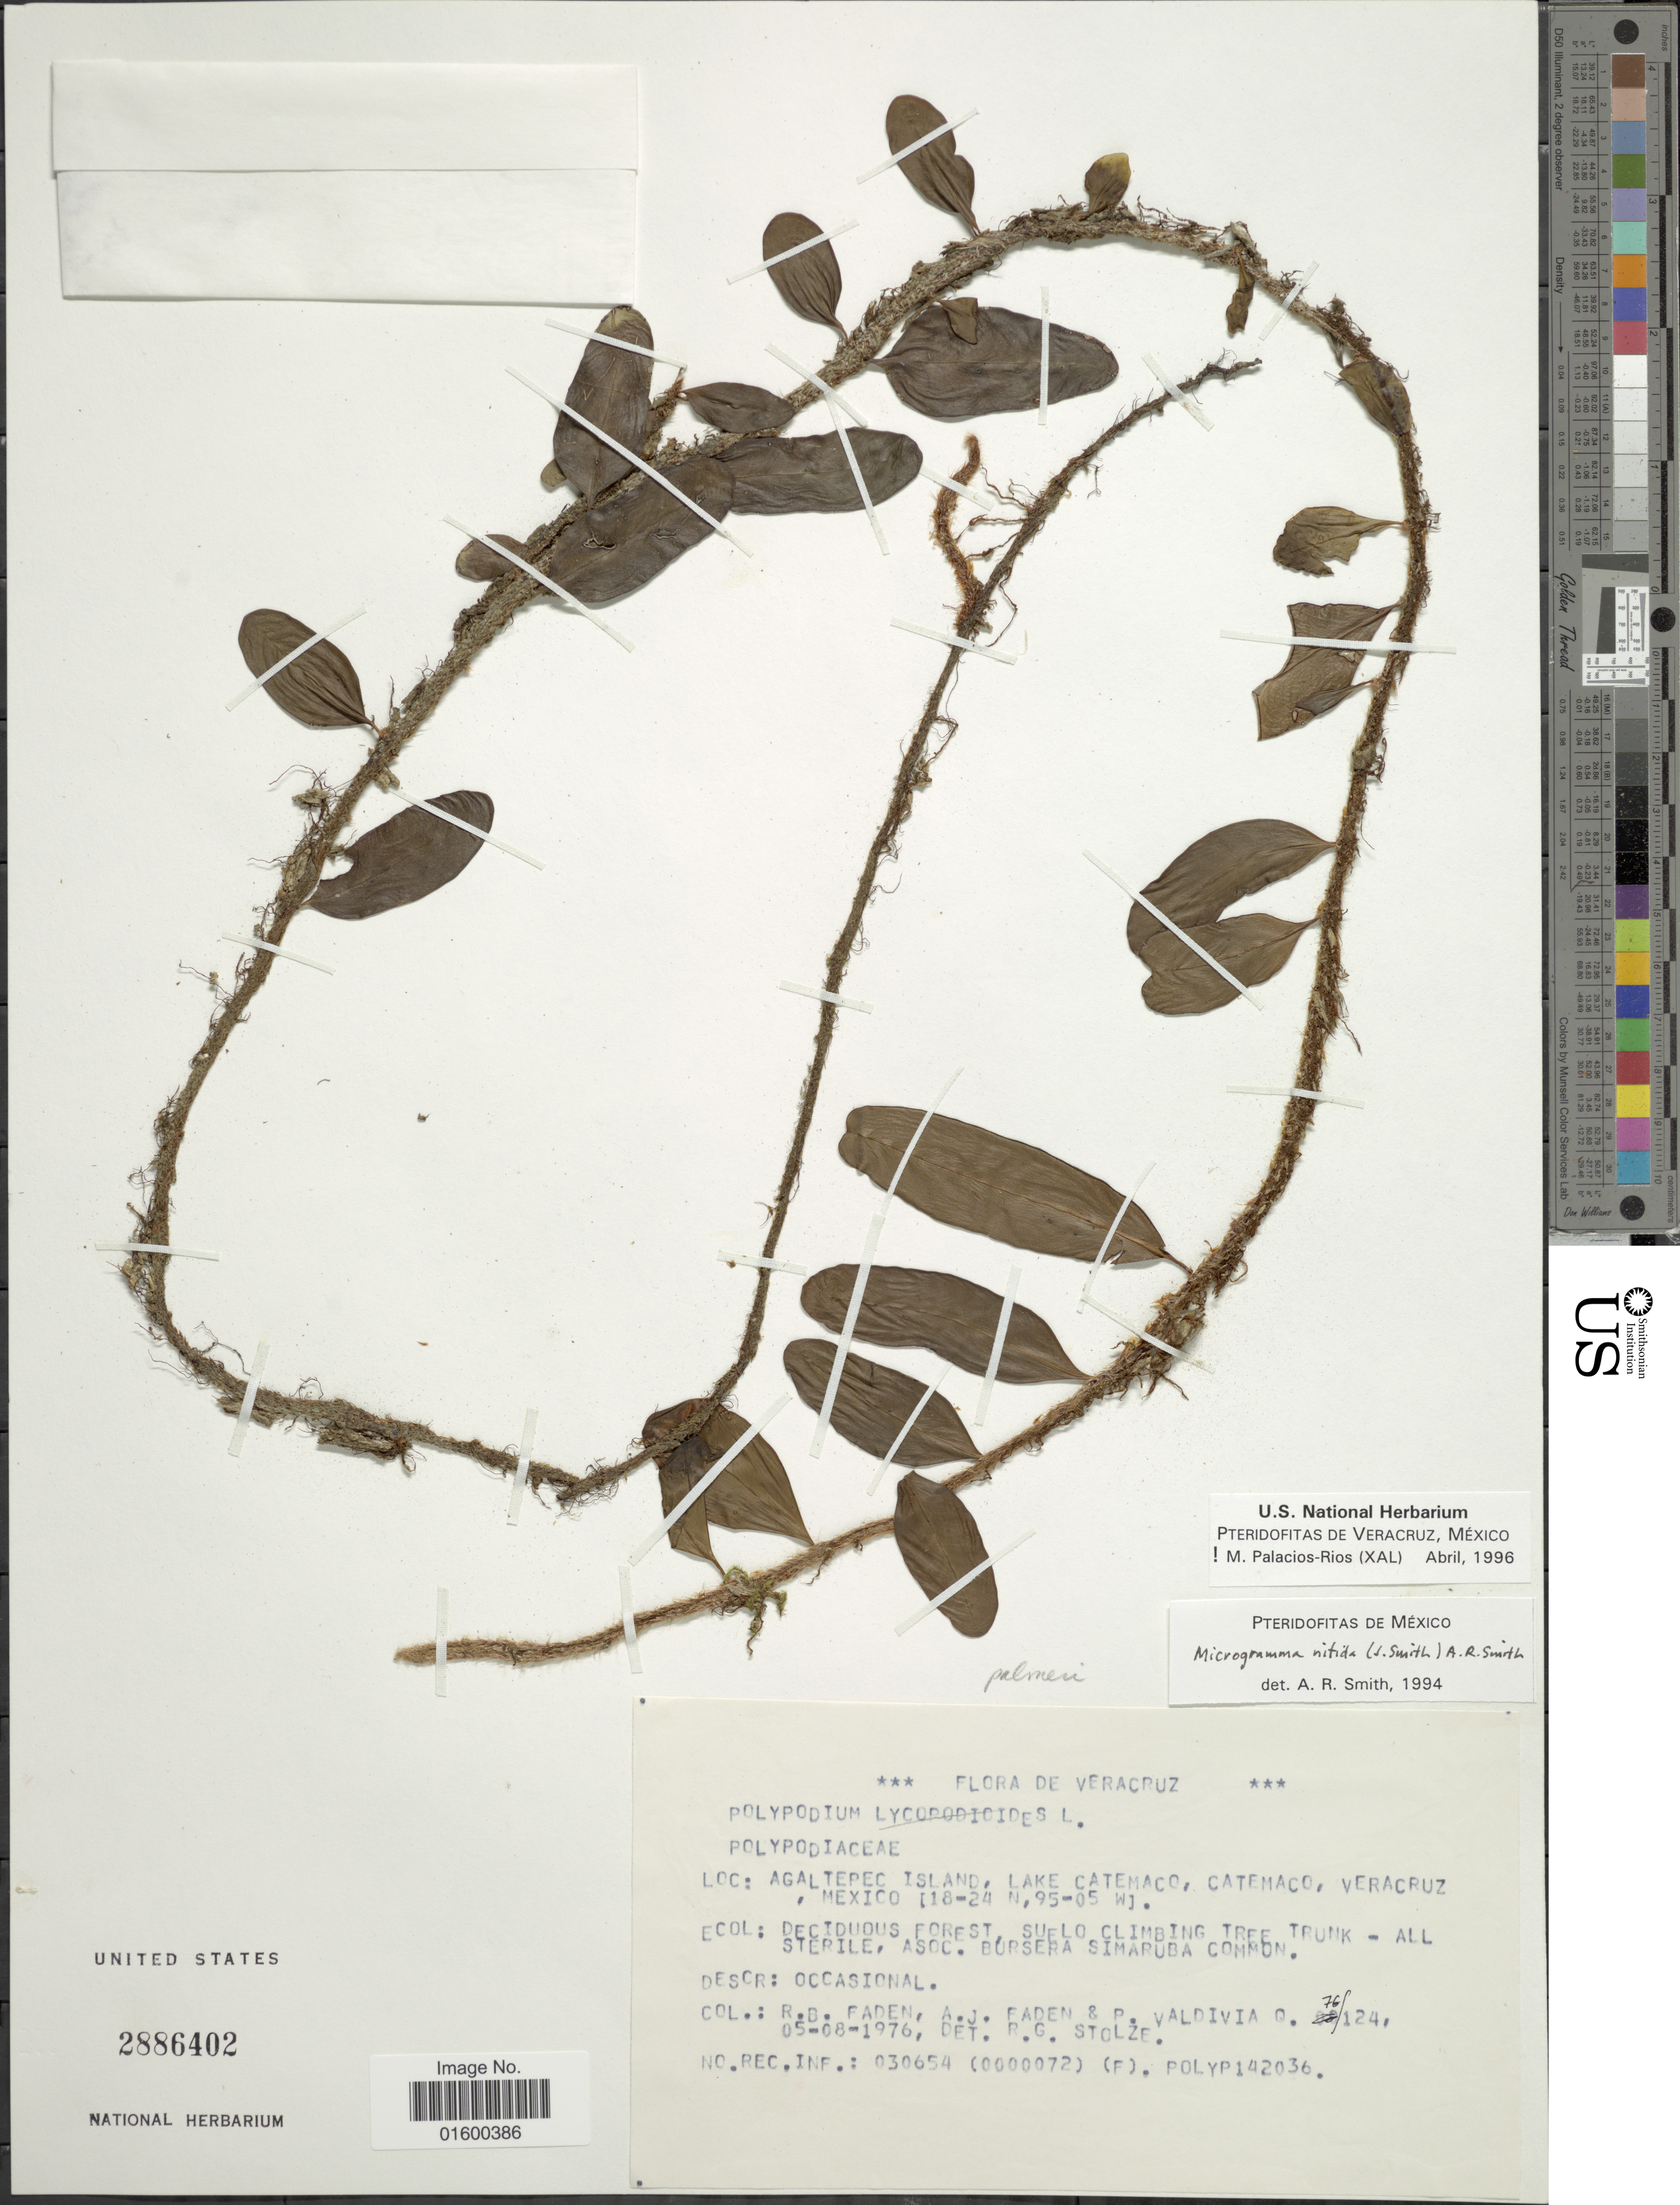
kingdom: Plantae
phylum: Tracheophyta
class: Polypodiopsida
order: Polypodiales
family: Polypodiaceae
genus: Microgramma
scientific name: Microgramma nitida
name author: (J. Sm.) A.R. Sm.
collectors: R. B. Faden, A. J. Faden & P. E. Valdivia Q.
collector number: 76/124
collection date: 1976-08-05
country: Mexico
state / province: Veracruz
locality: Vera Cruz, Agaltepec Island, Lake Catemaco, Catemaco, Vera Cruz, Mexico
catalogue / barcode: US 2886402